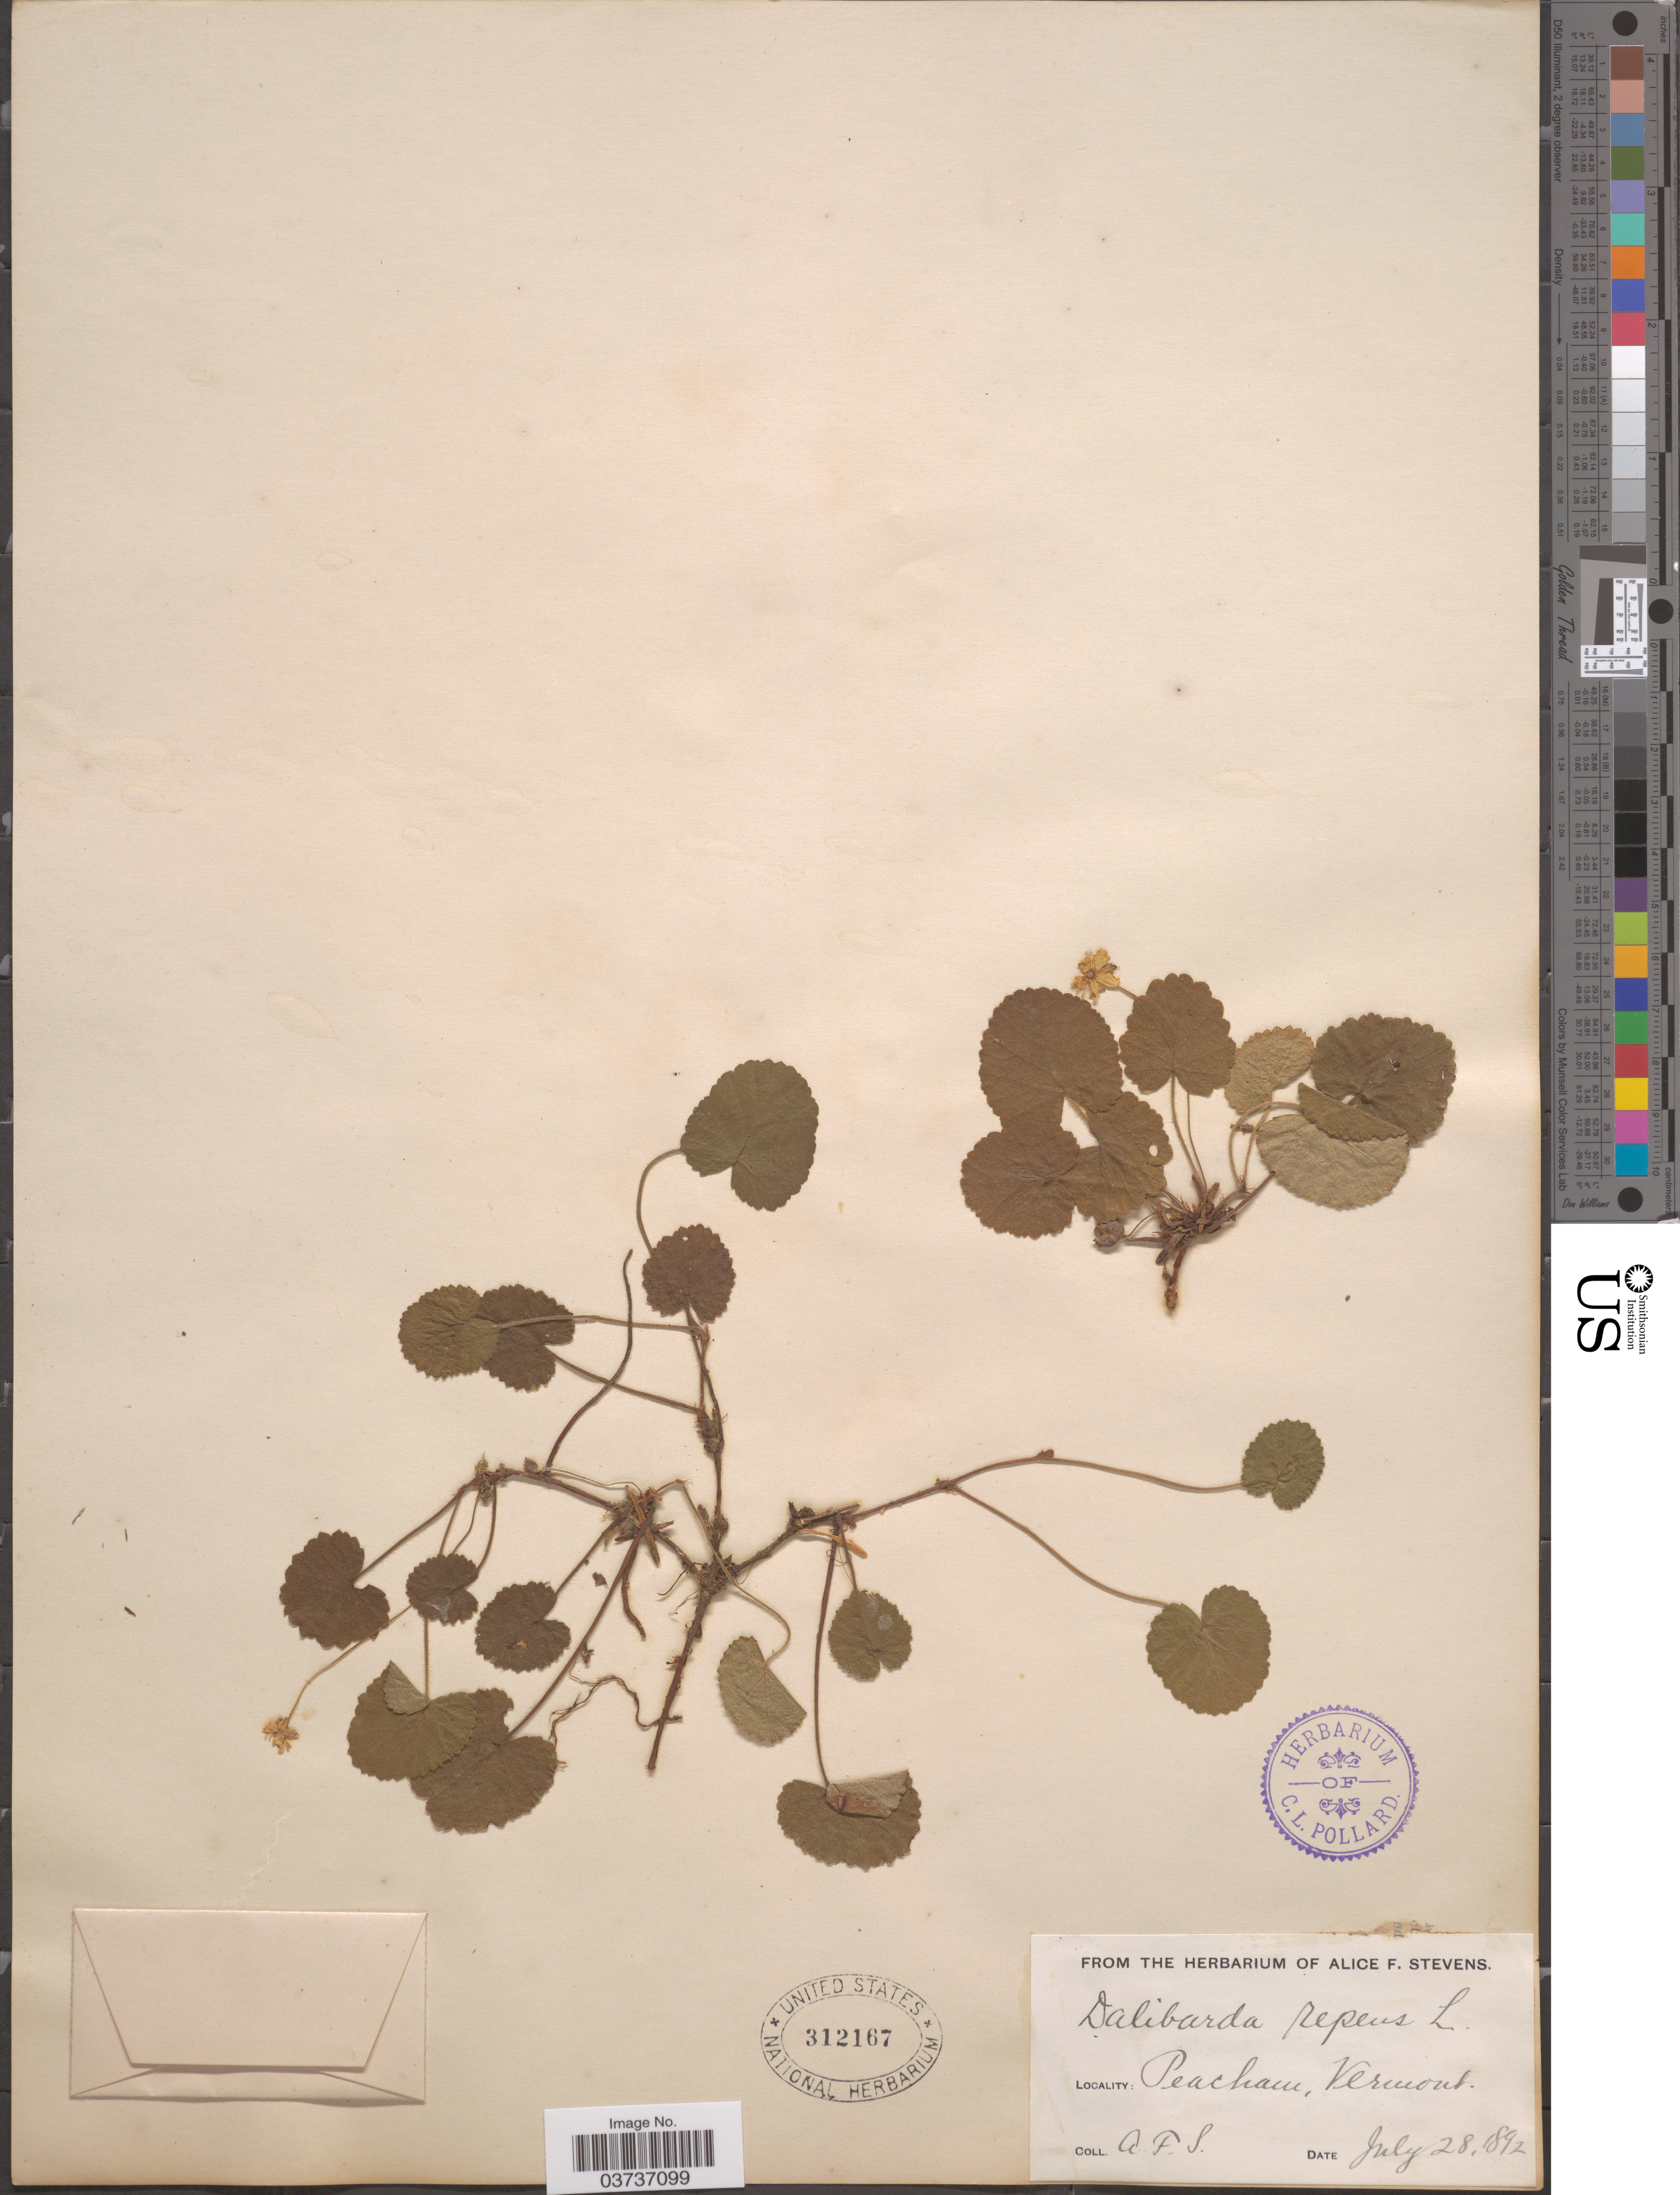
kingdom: Plantae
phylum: Tracheophyta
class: Magnoliopsida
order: Rosales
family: Rosaceae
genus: Dalibarda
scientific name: Dalibarda repens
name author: L.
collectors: A. Stevens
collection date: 1892-07-28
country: United States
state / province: Vermont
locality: Peacham.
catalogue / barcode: US 312167